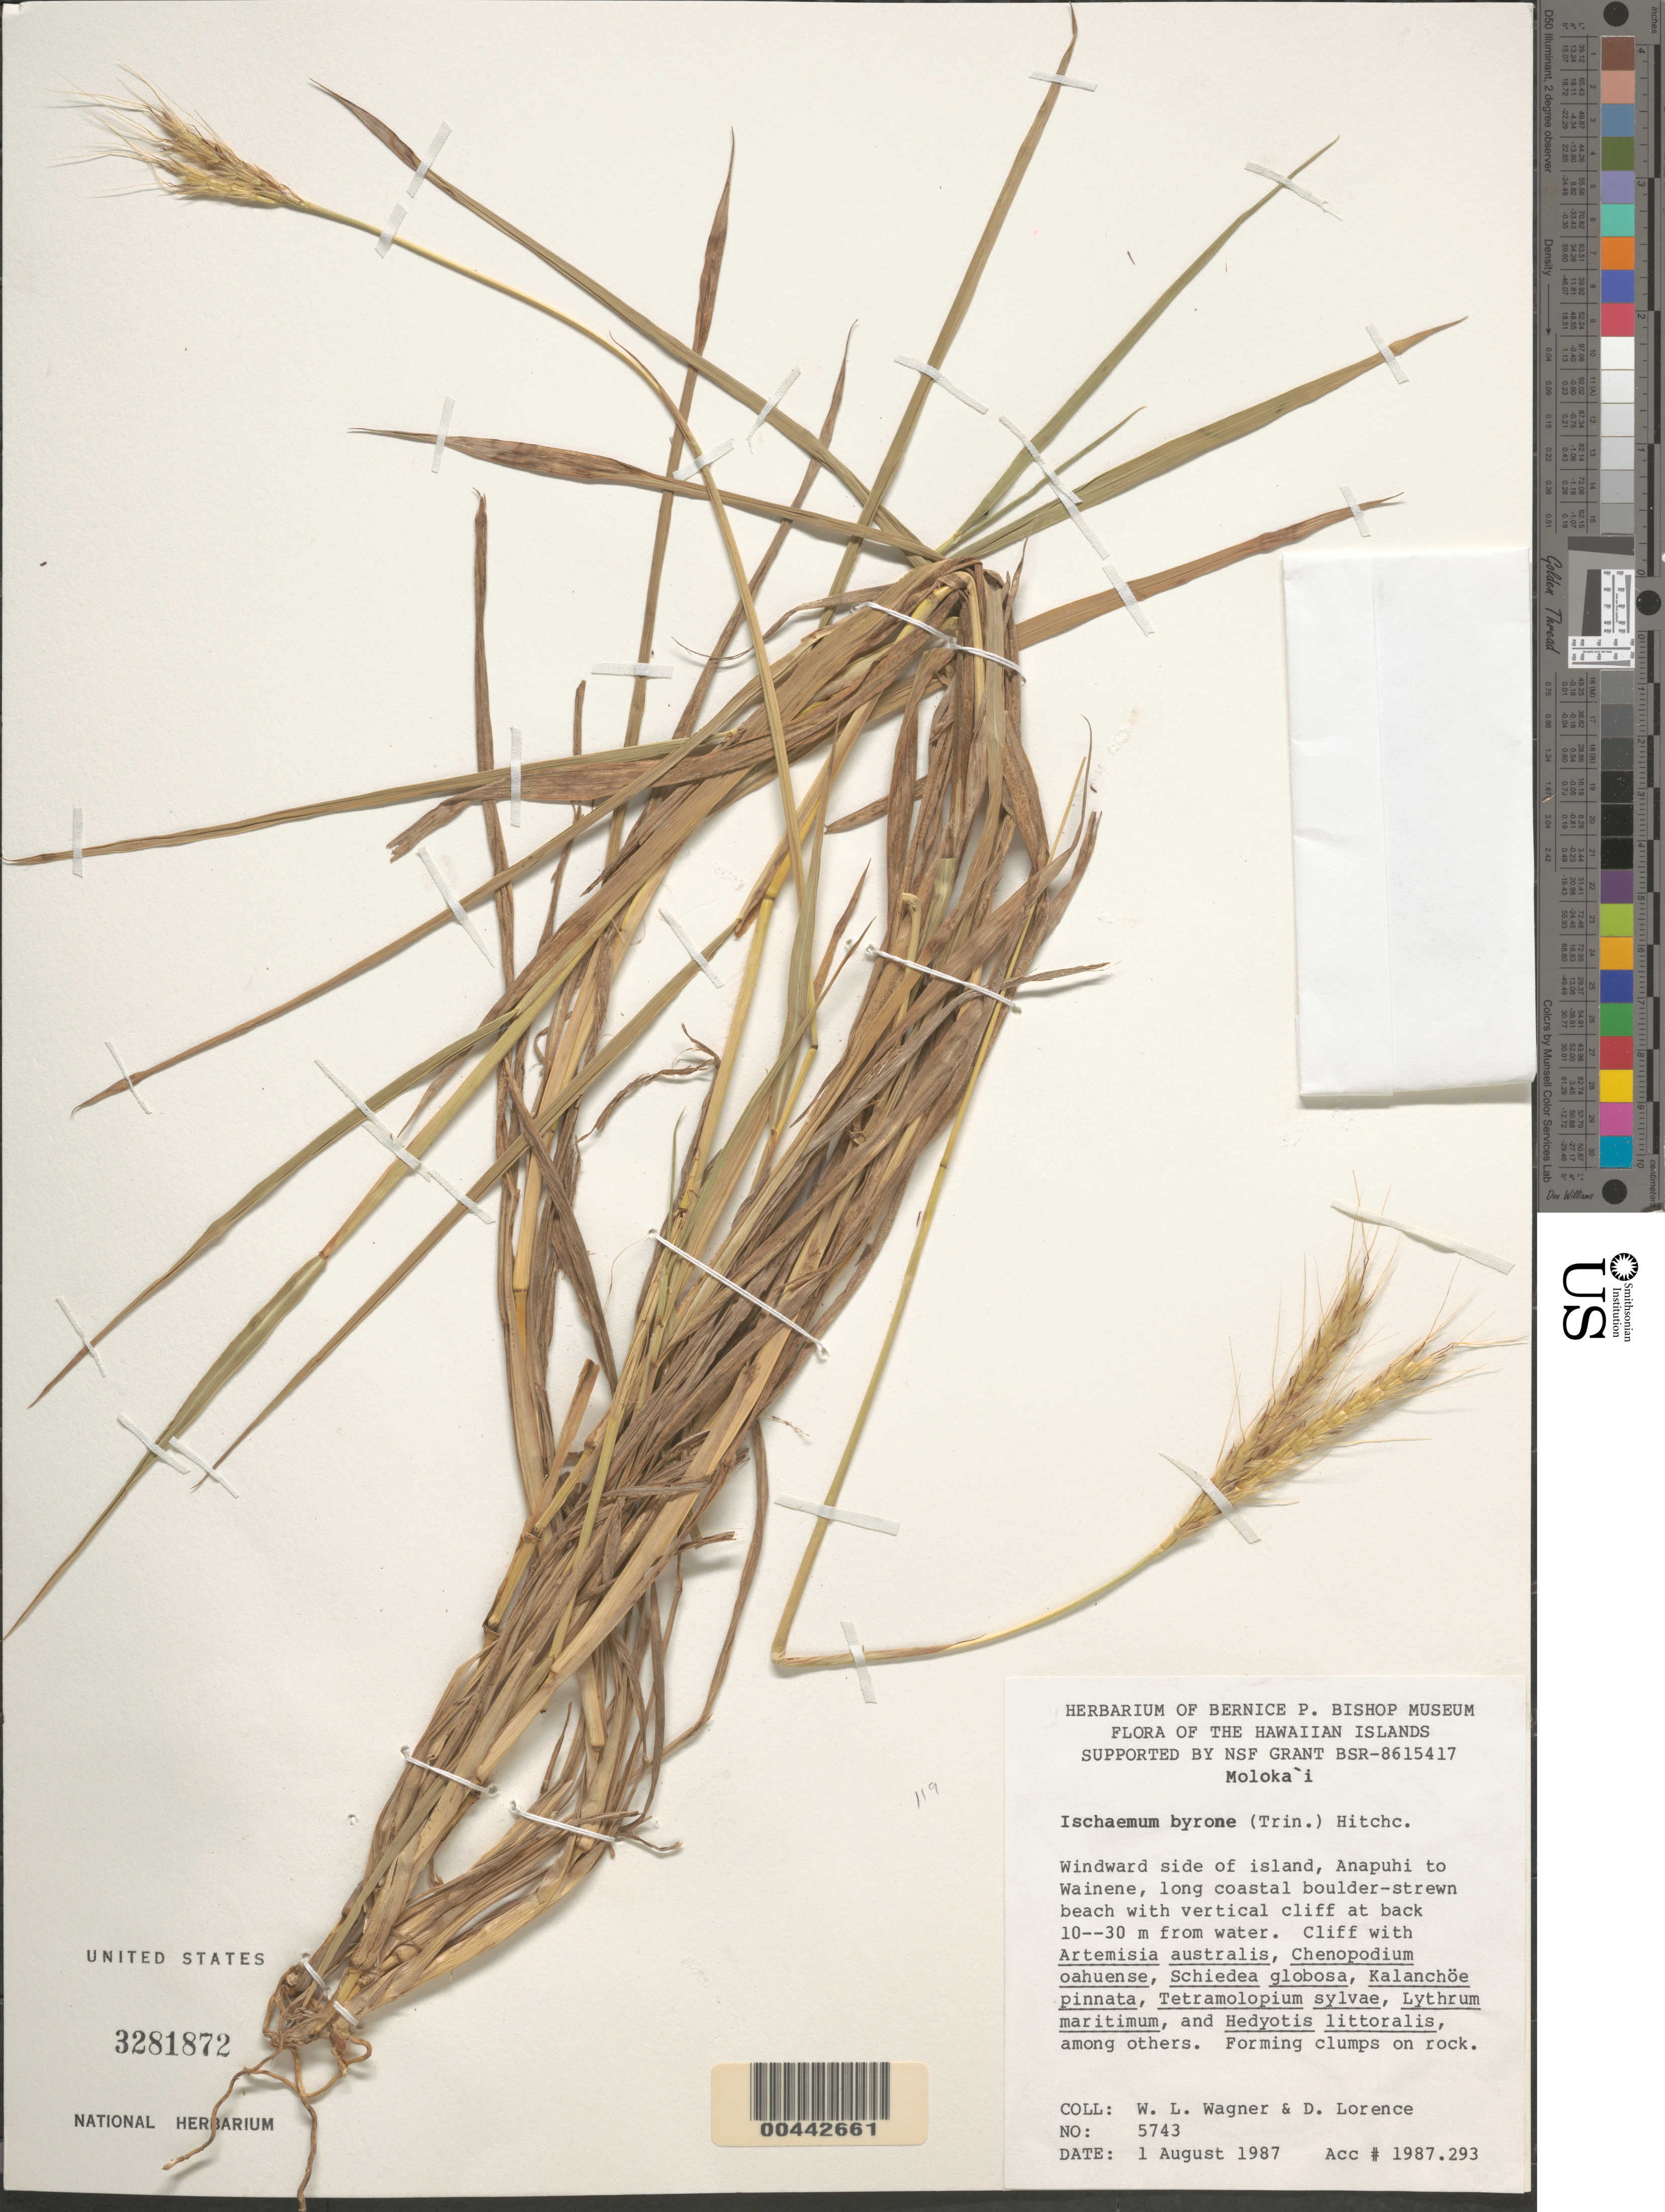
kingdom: Plantae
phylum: Tracheophyta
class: Liliopsida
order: Poales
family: Poaceae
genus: Ischaemum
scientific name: Ischaemum byrone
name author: (Trin.) Hitchc.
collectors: W. L. Wagner & D. Lorence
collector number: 5743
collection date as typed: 1 Aug 1987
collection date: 1987-08-01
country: United States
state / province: Hawaii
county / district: Maui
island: Moloka'i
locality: Windward side of island, Anapuhi to Wainene, long boulder strewn beach with vertical cliff at back 10--30 m from water.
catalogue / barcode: US 3281872